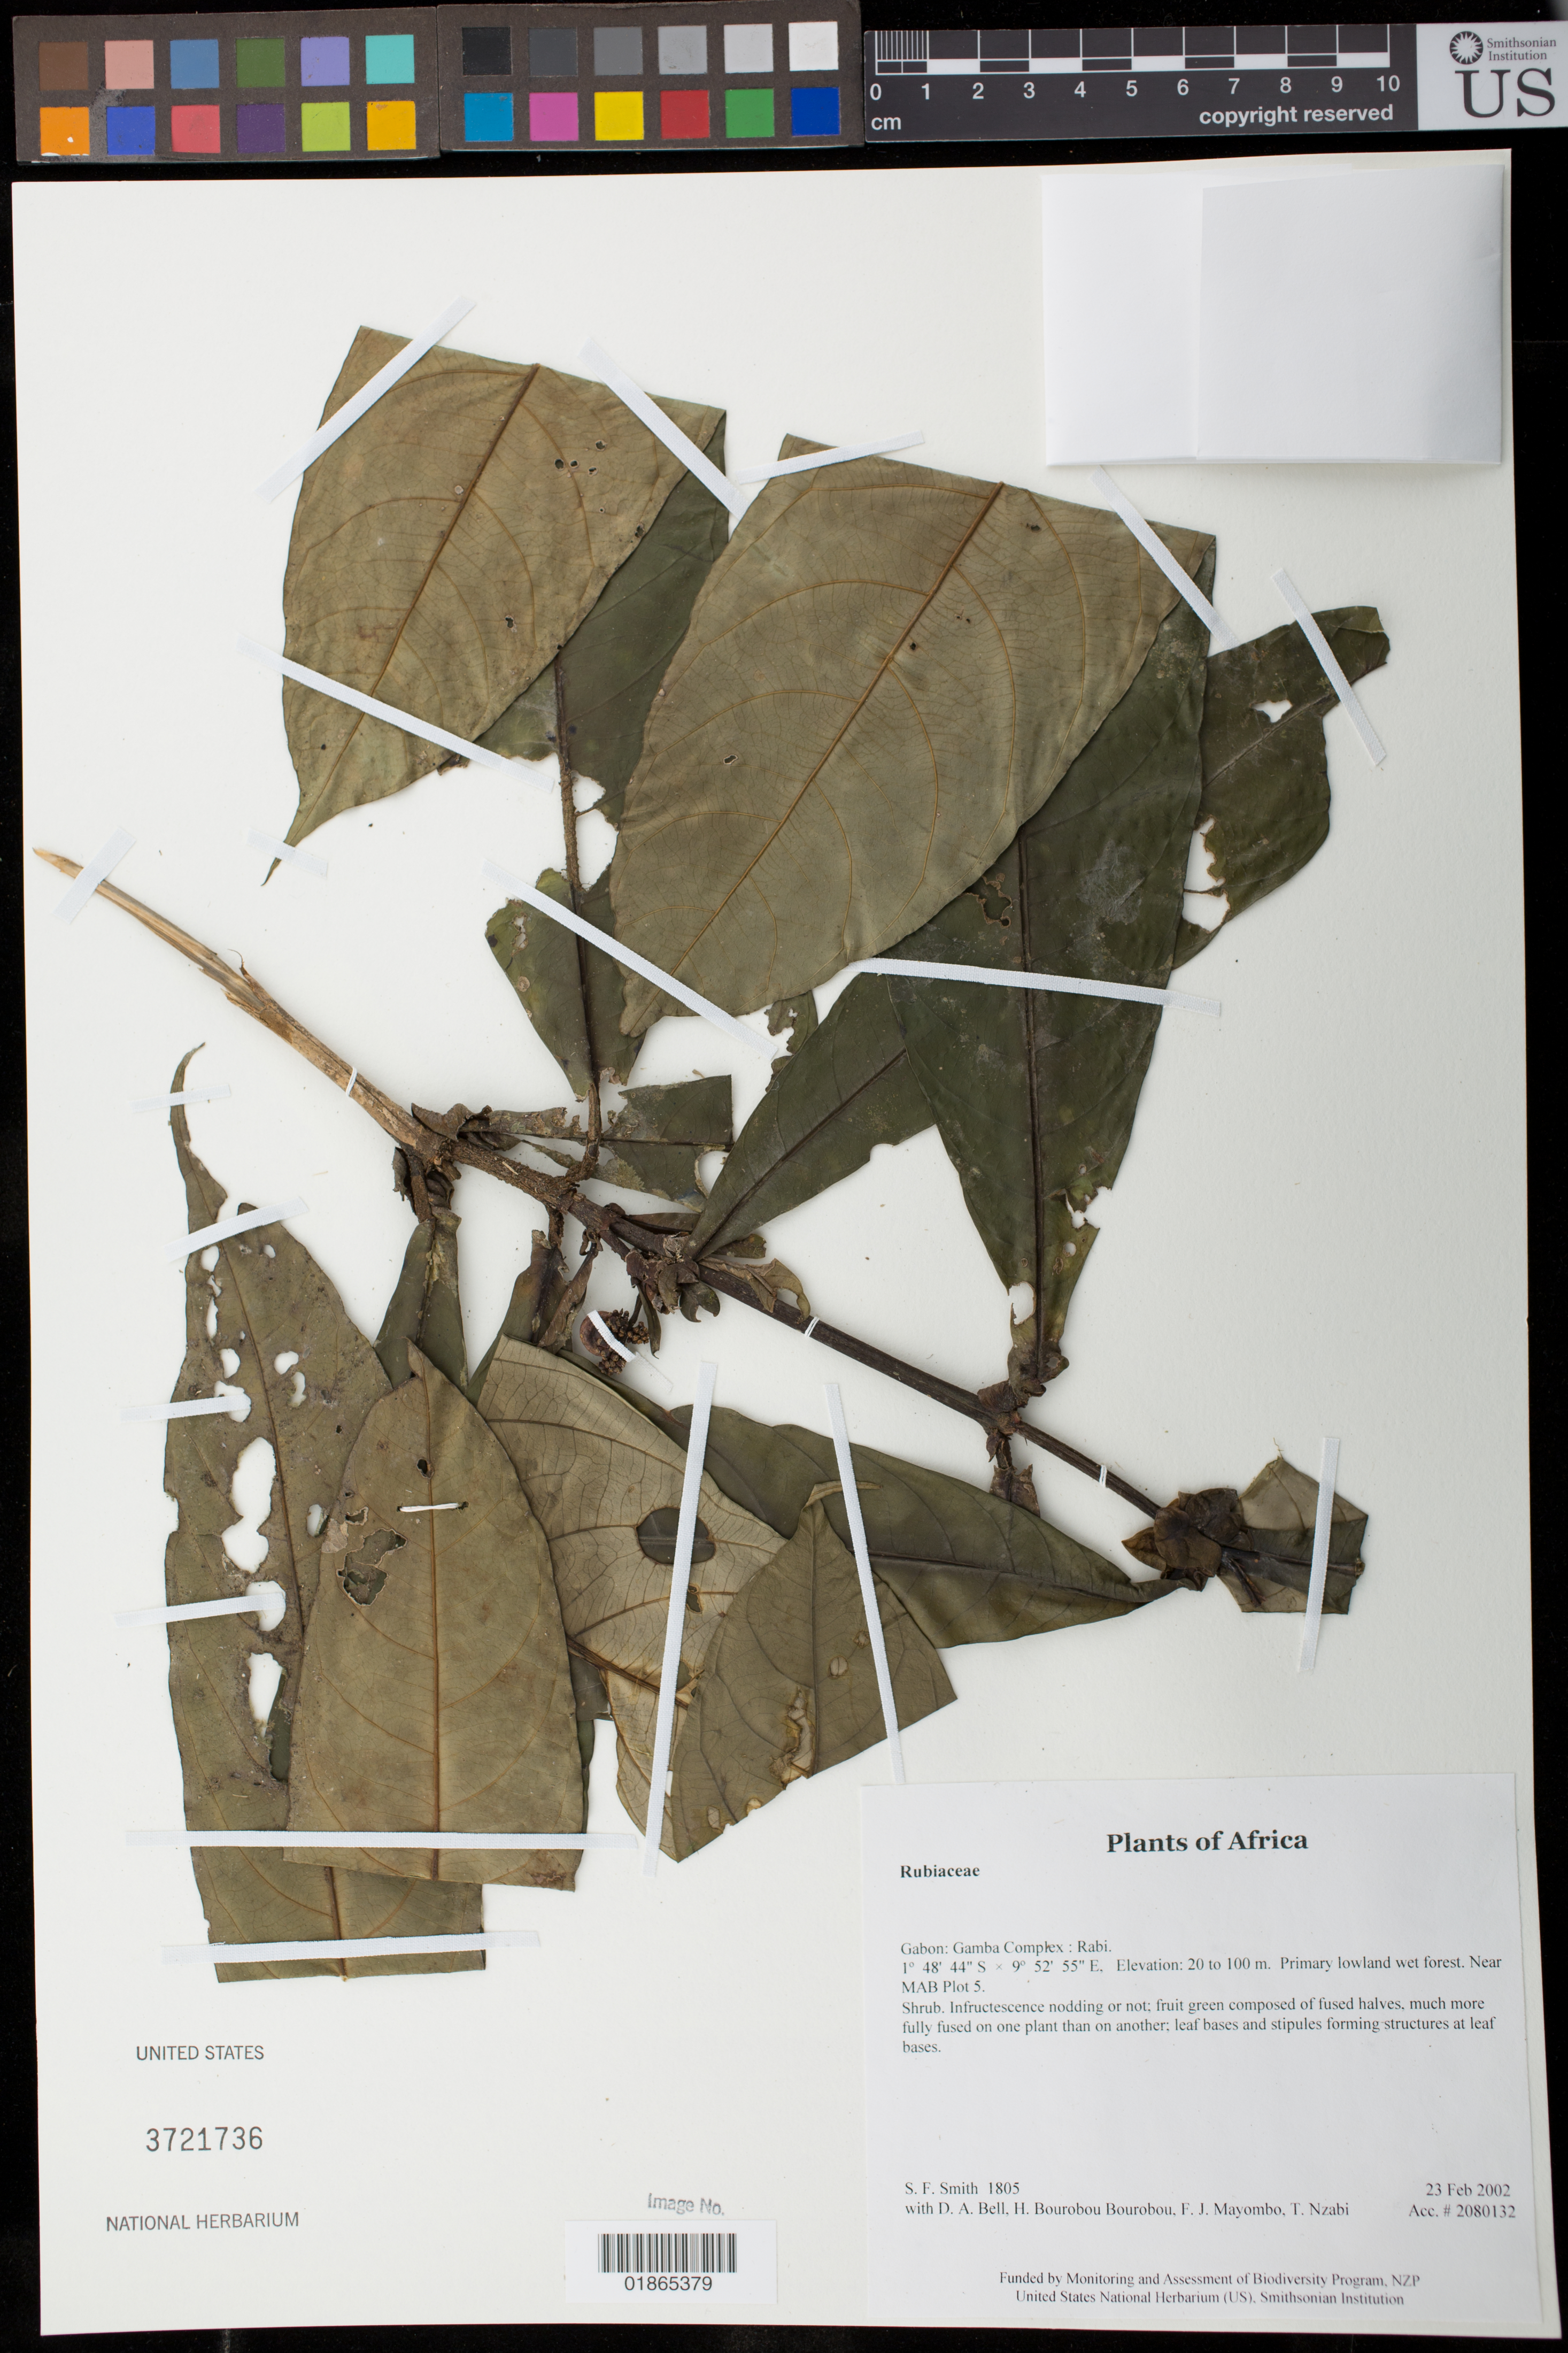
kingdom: Plantae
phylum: Tracheophyta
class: Magnoliopsida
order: Gentianales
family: Rubiaceae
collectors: S.F. Smith, D. A. Bell, H. Bourobou Bourobou & F. J. Mayombo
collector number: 1805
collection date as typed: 23 Feb 2002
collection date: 2002-02-23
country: Gabon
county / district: Gamba Complex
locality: Rabi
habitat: Primary lowland wet forest. Near MAB Plot 5.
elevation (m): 20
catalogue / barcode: US 3721736